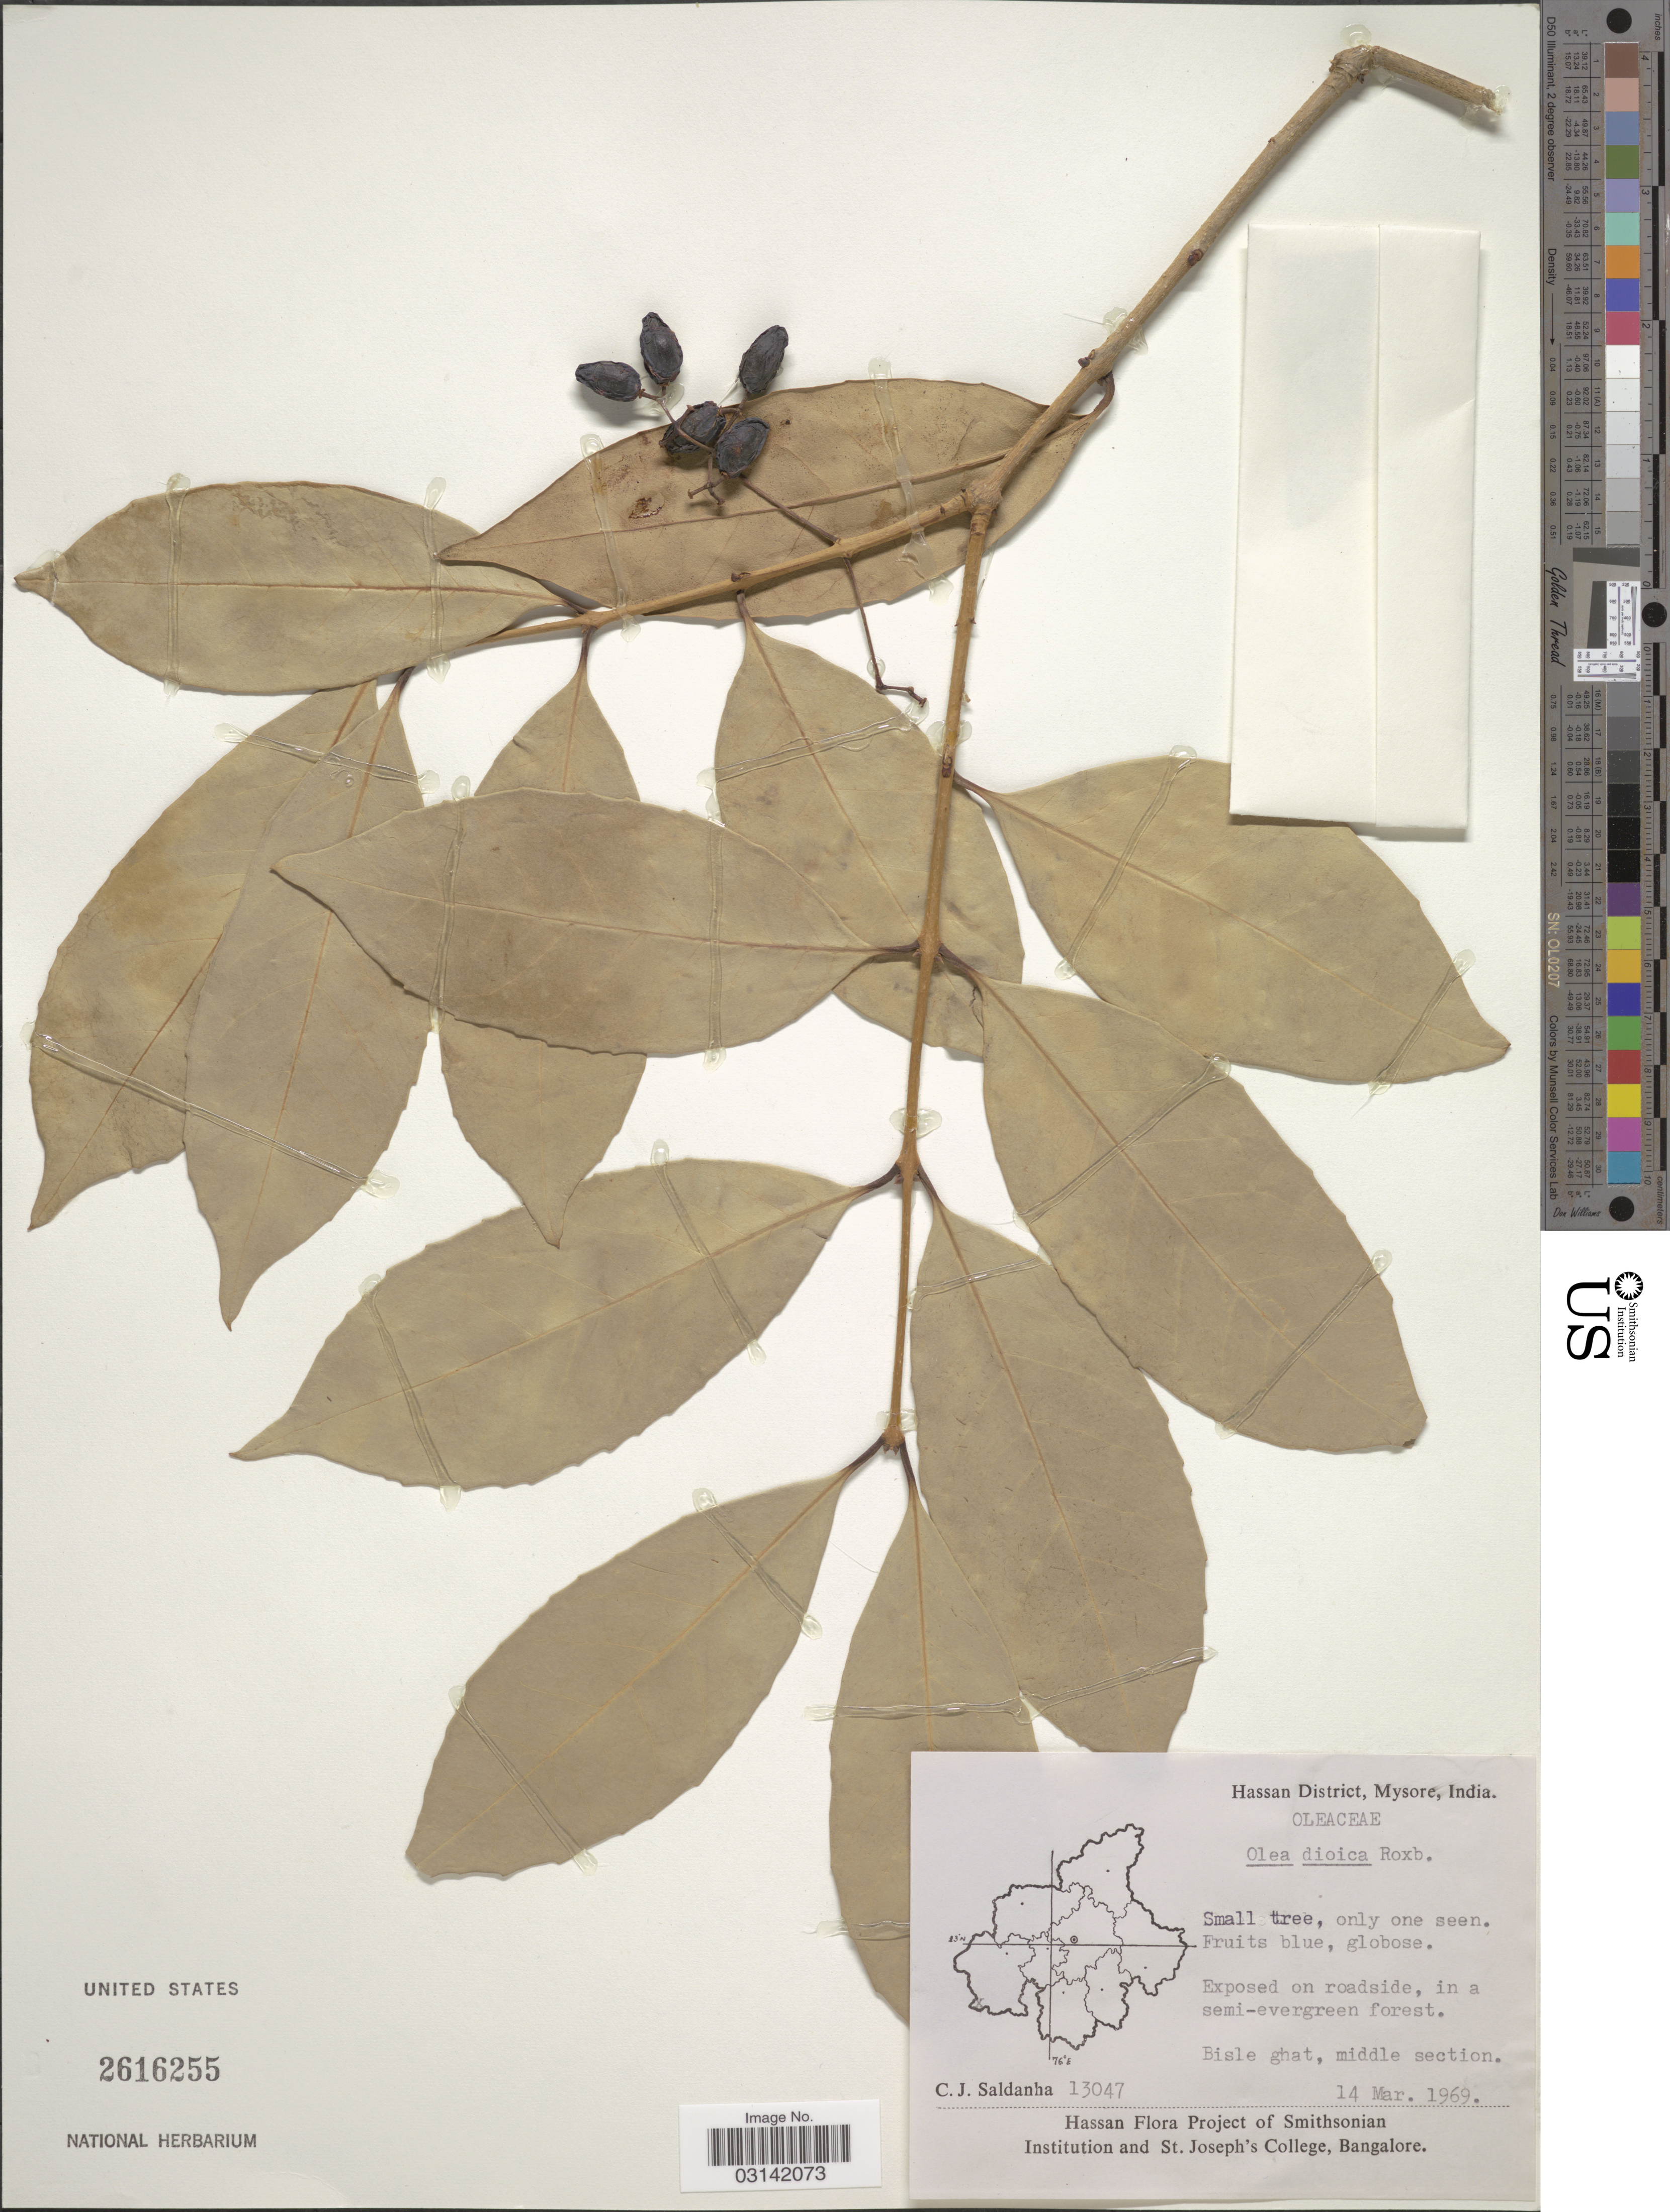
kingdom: Plantae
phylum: Tracheophyta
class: Magnoliopsida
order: Lamiales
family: Oleaceae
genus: Tetrapilus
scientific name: Tetrapilus dioicus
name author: (Roxb.) L.A.S. Johnson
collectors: C. J. Saldanha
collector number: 13047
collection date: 1969-03-14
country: India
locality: Hassan District, Mysore, Bisle ghat, middle section.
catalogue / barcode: US 2616255